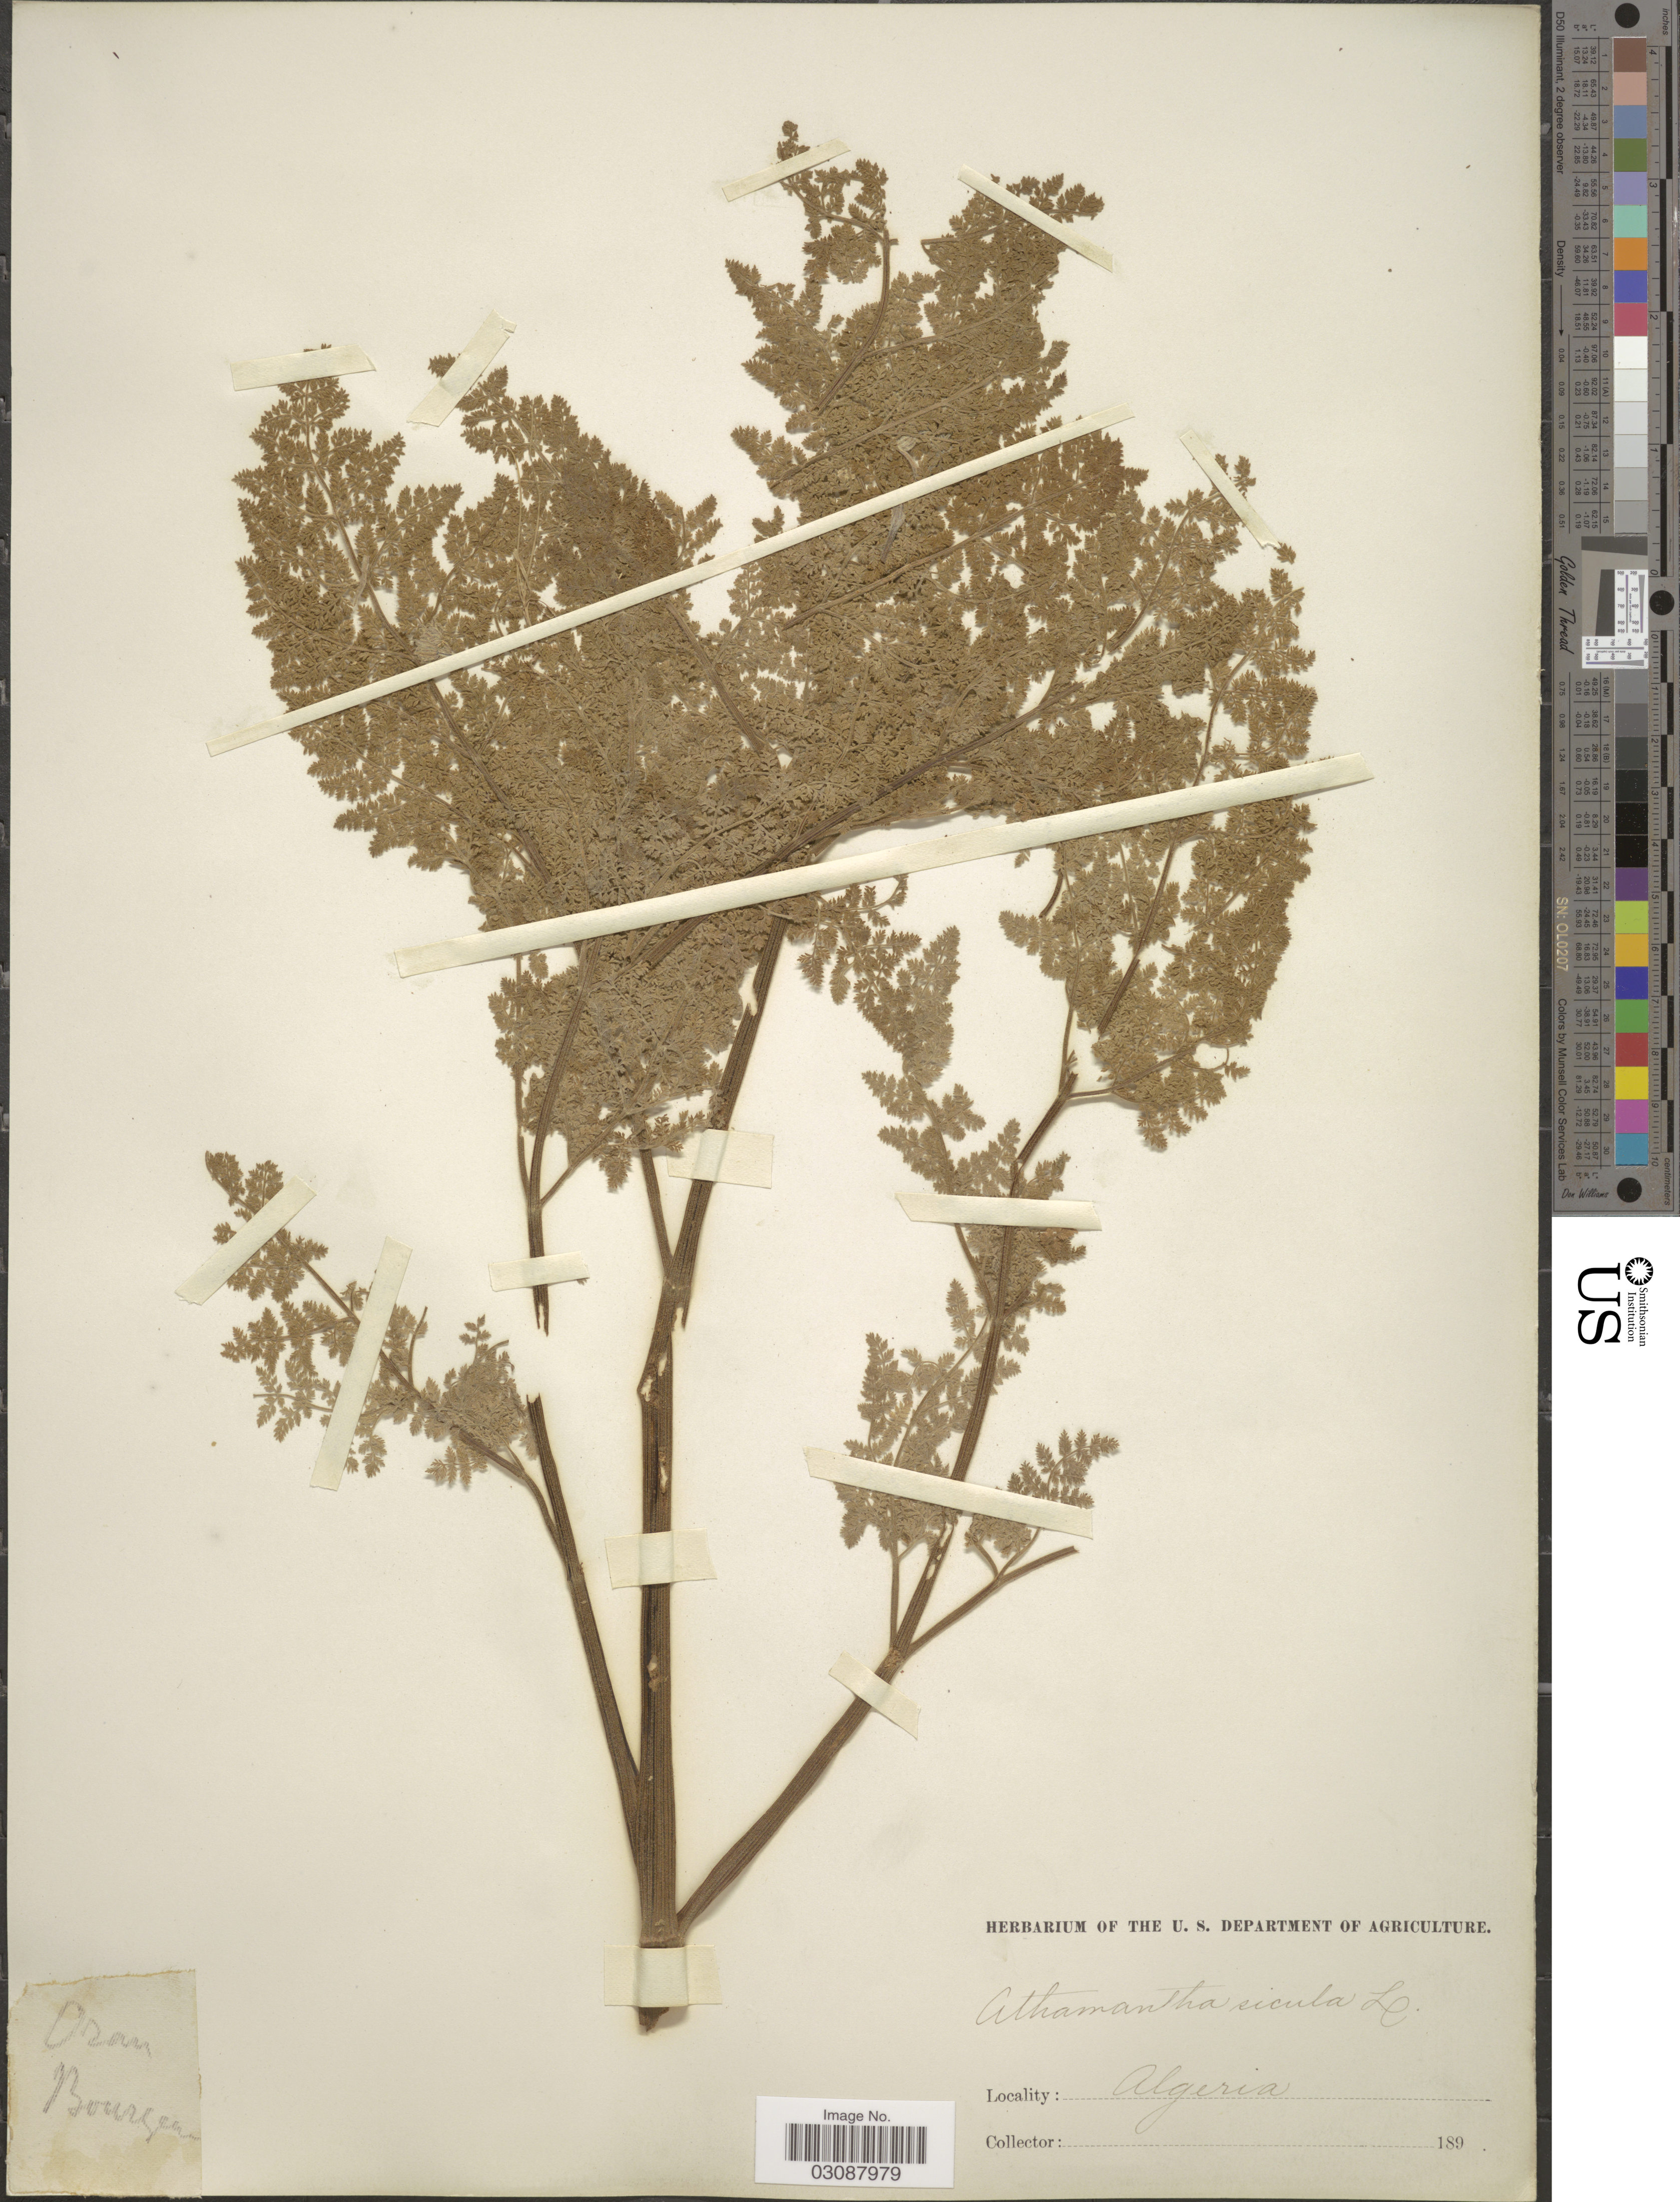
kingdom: Plantae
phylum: Tracheophyta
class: Magnoliopsida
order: Apiales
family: Apiaceae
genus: Athamanta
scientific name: Athamanta sicula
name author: L.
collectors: -. Bourgeau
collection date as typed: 189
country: Algeria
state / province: Oran